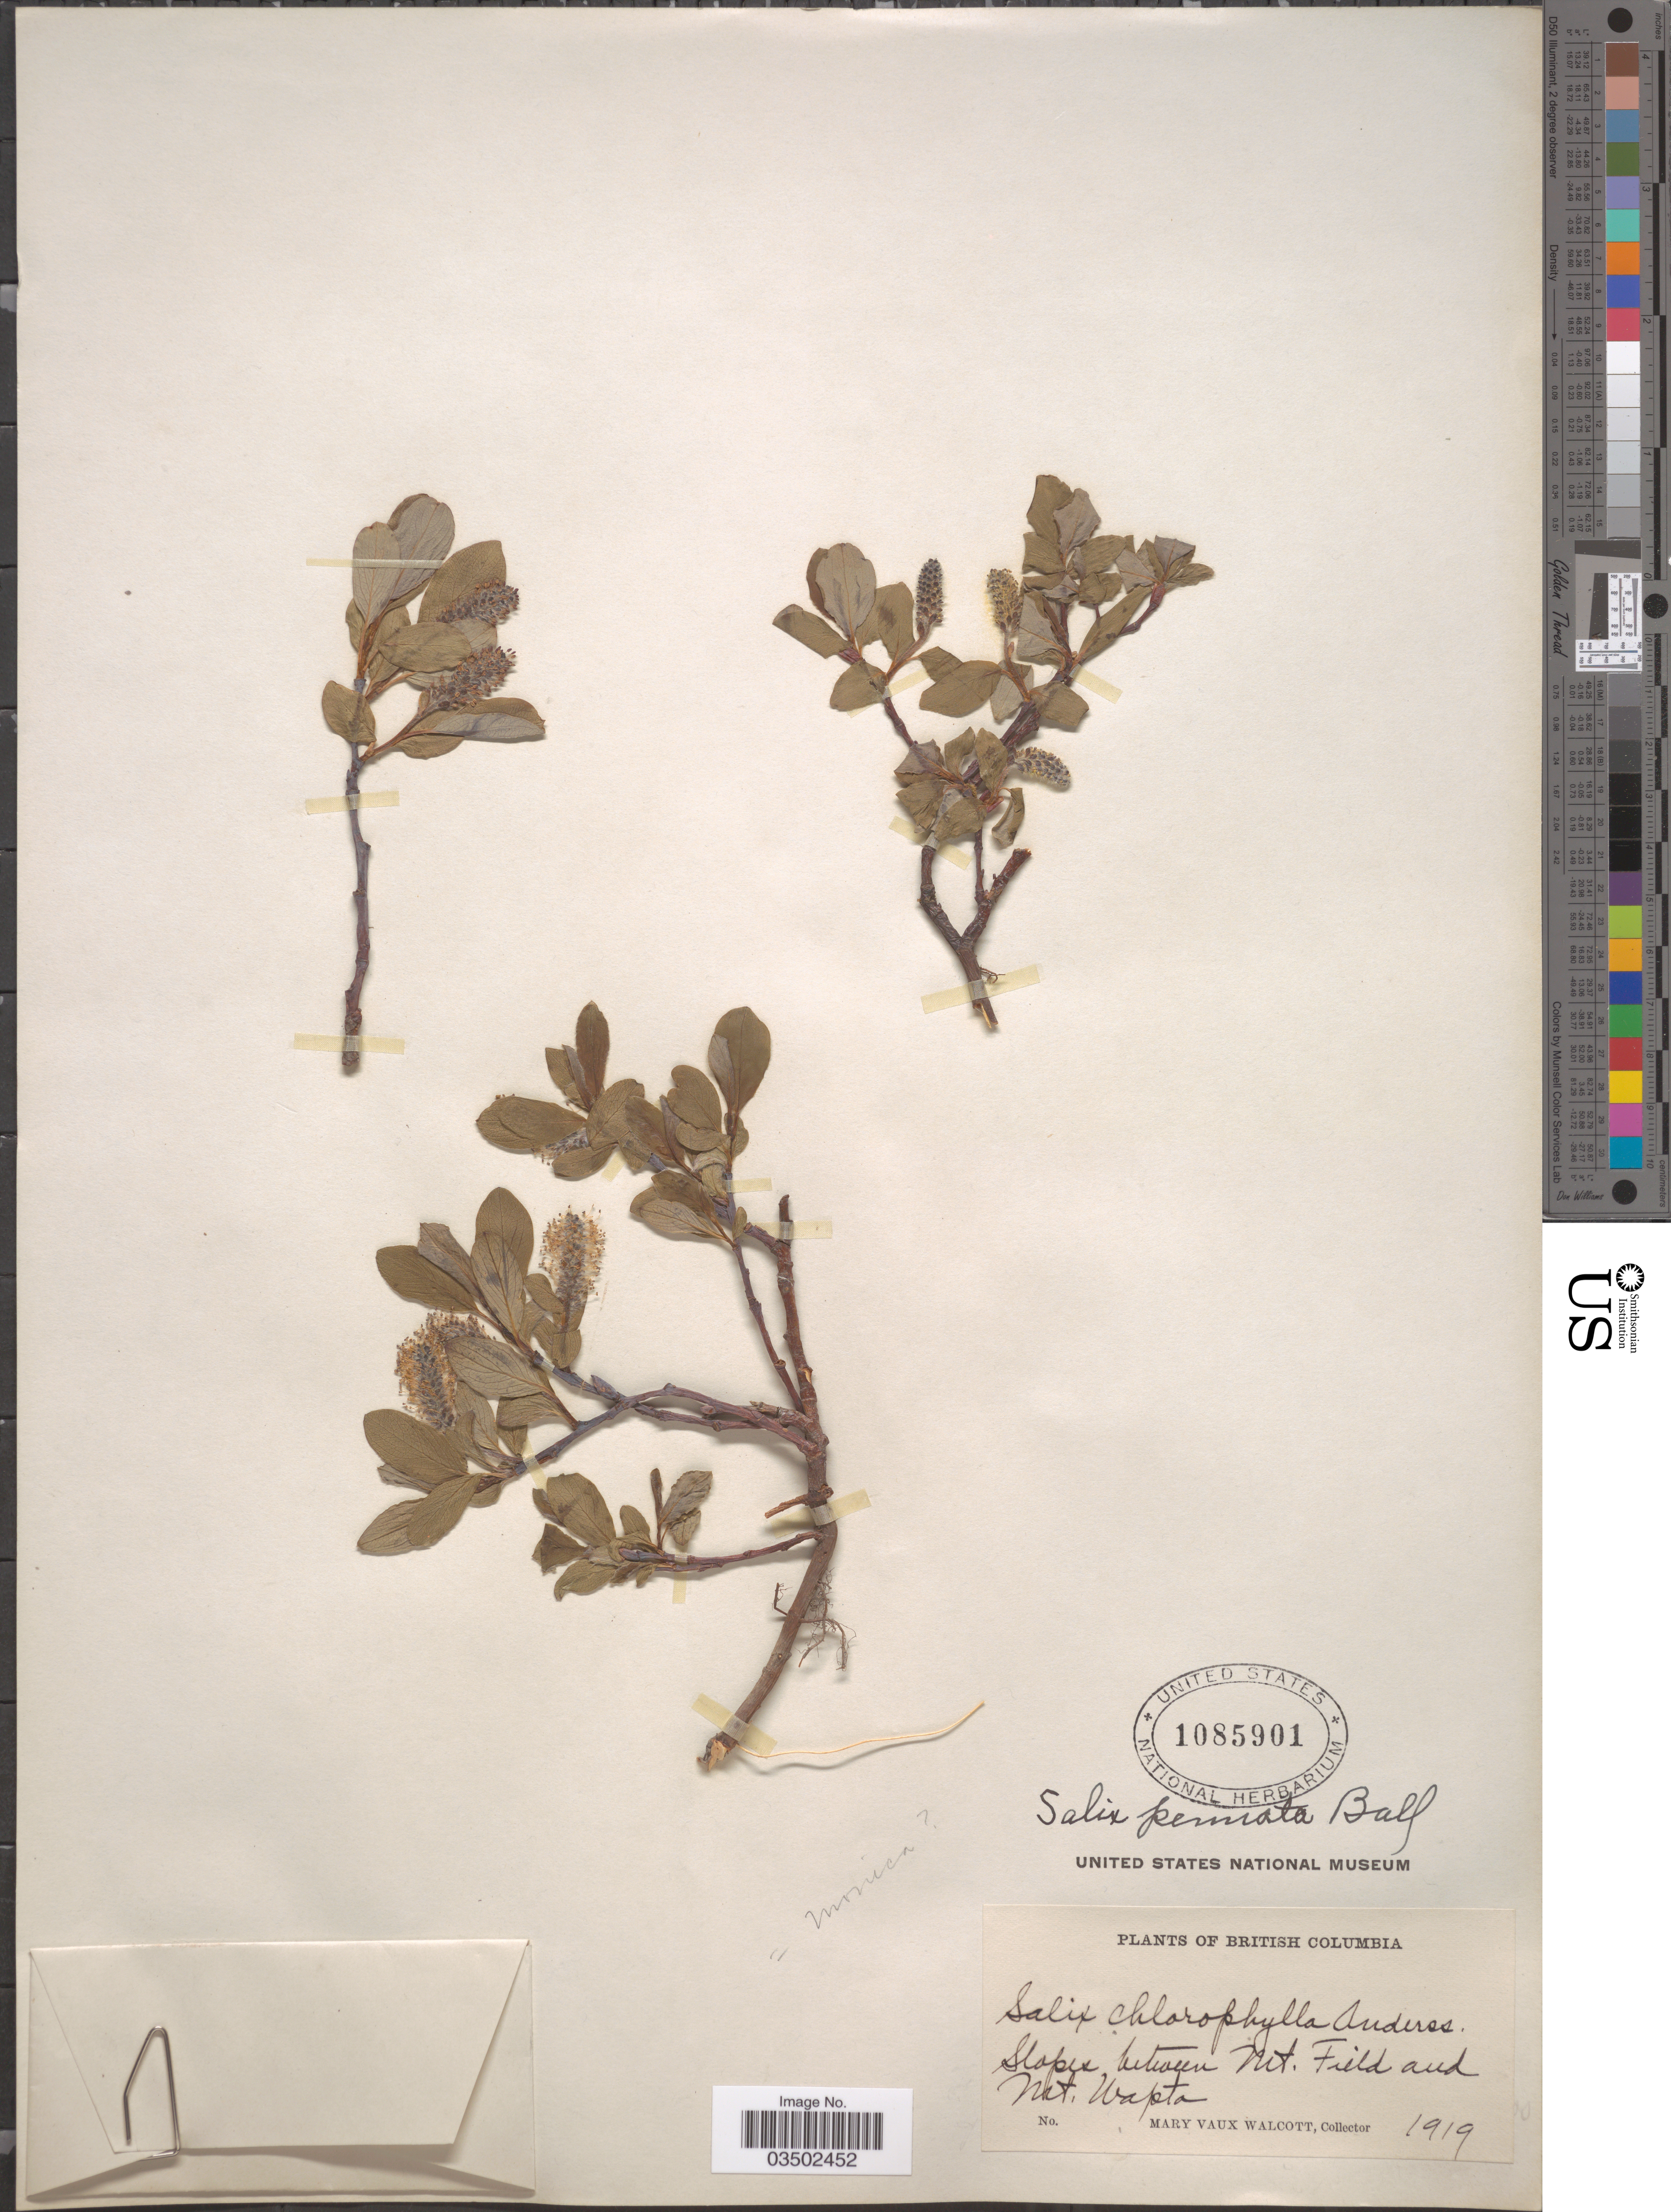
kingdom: Plantae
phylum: Tracheophyta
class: Magnoliopsida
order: Malpighiales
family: Salicaceae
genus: Salix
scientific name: Salix planifolia var. pennata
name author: (C.R. Ball) C.R. Ball ex Dutilly et al.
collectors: M. Walcott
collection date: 1919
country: Canada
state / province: British Columbia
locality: Slopes, between Mt. Field and Mt. Wapta.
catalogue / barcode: US 1085901